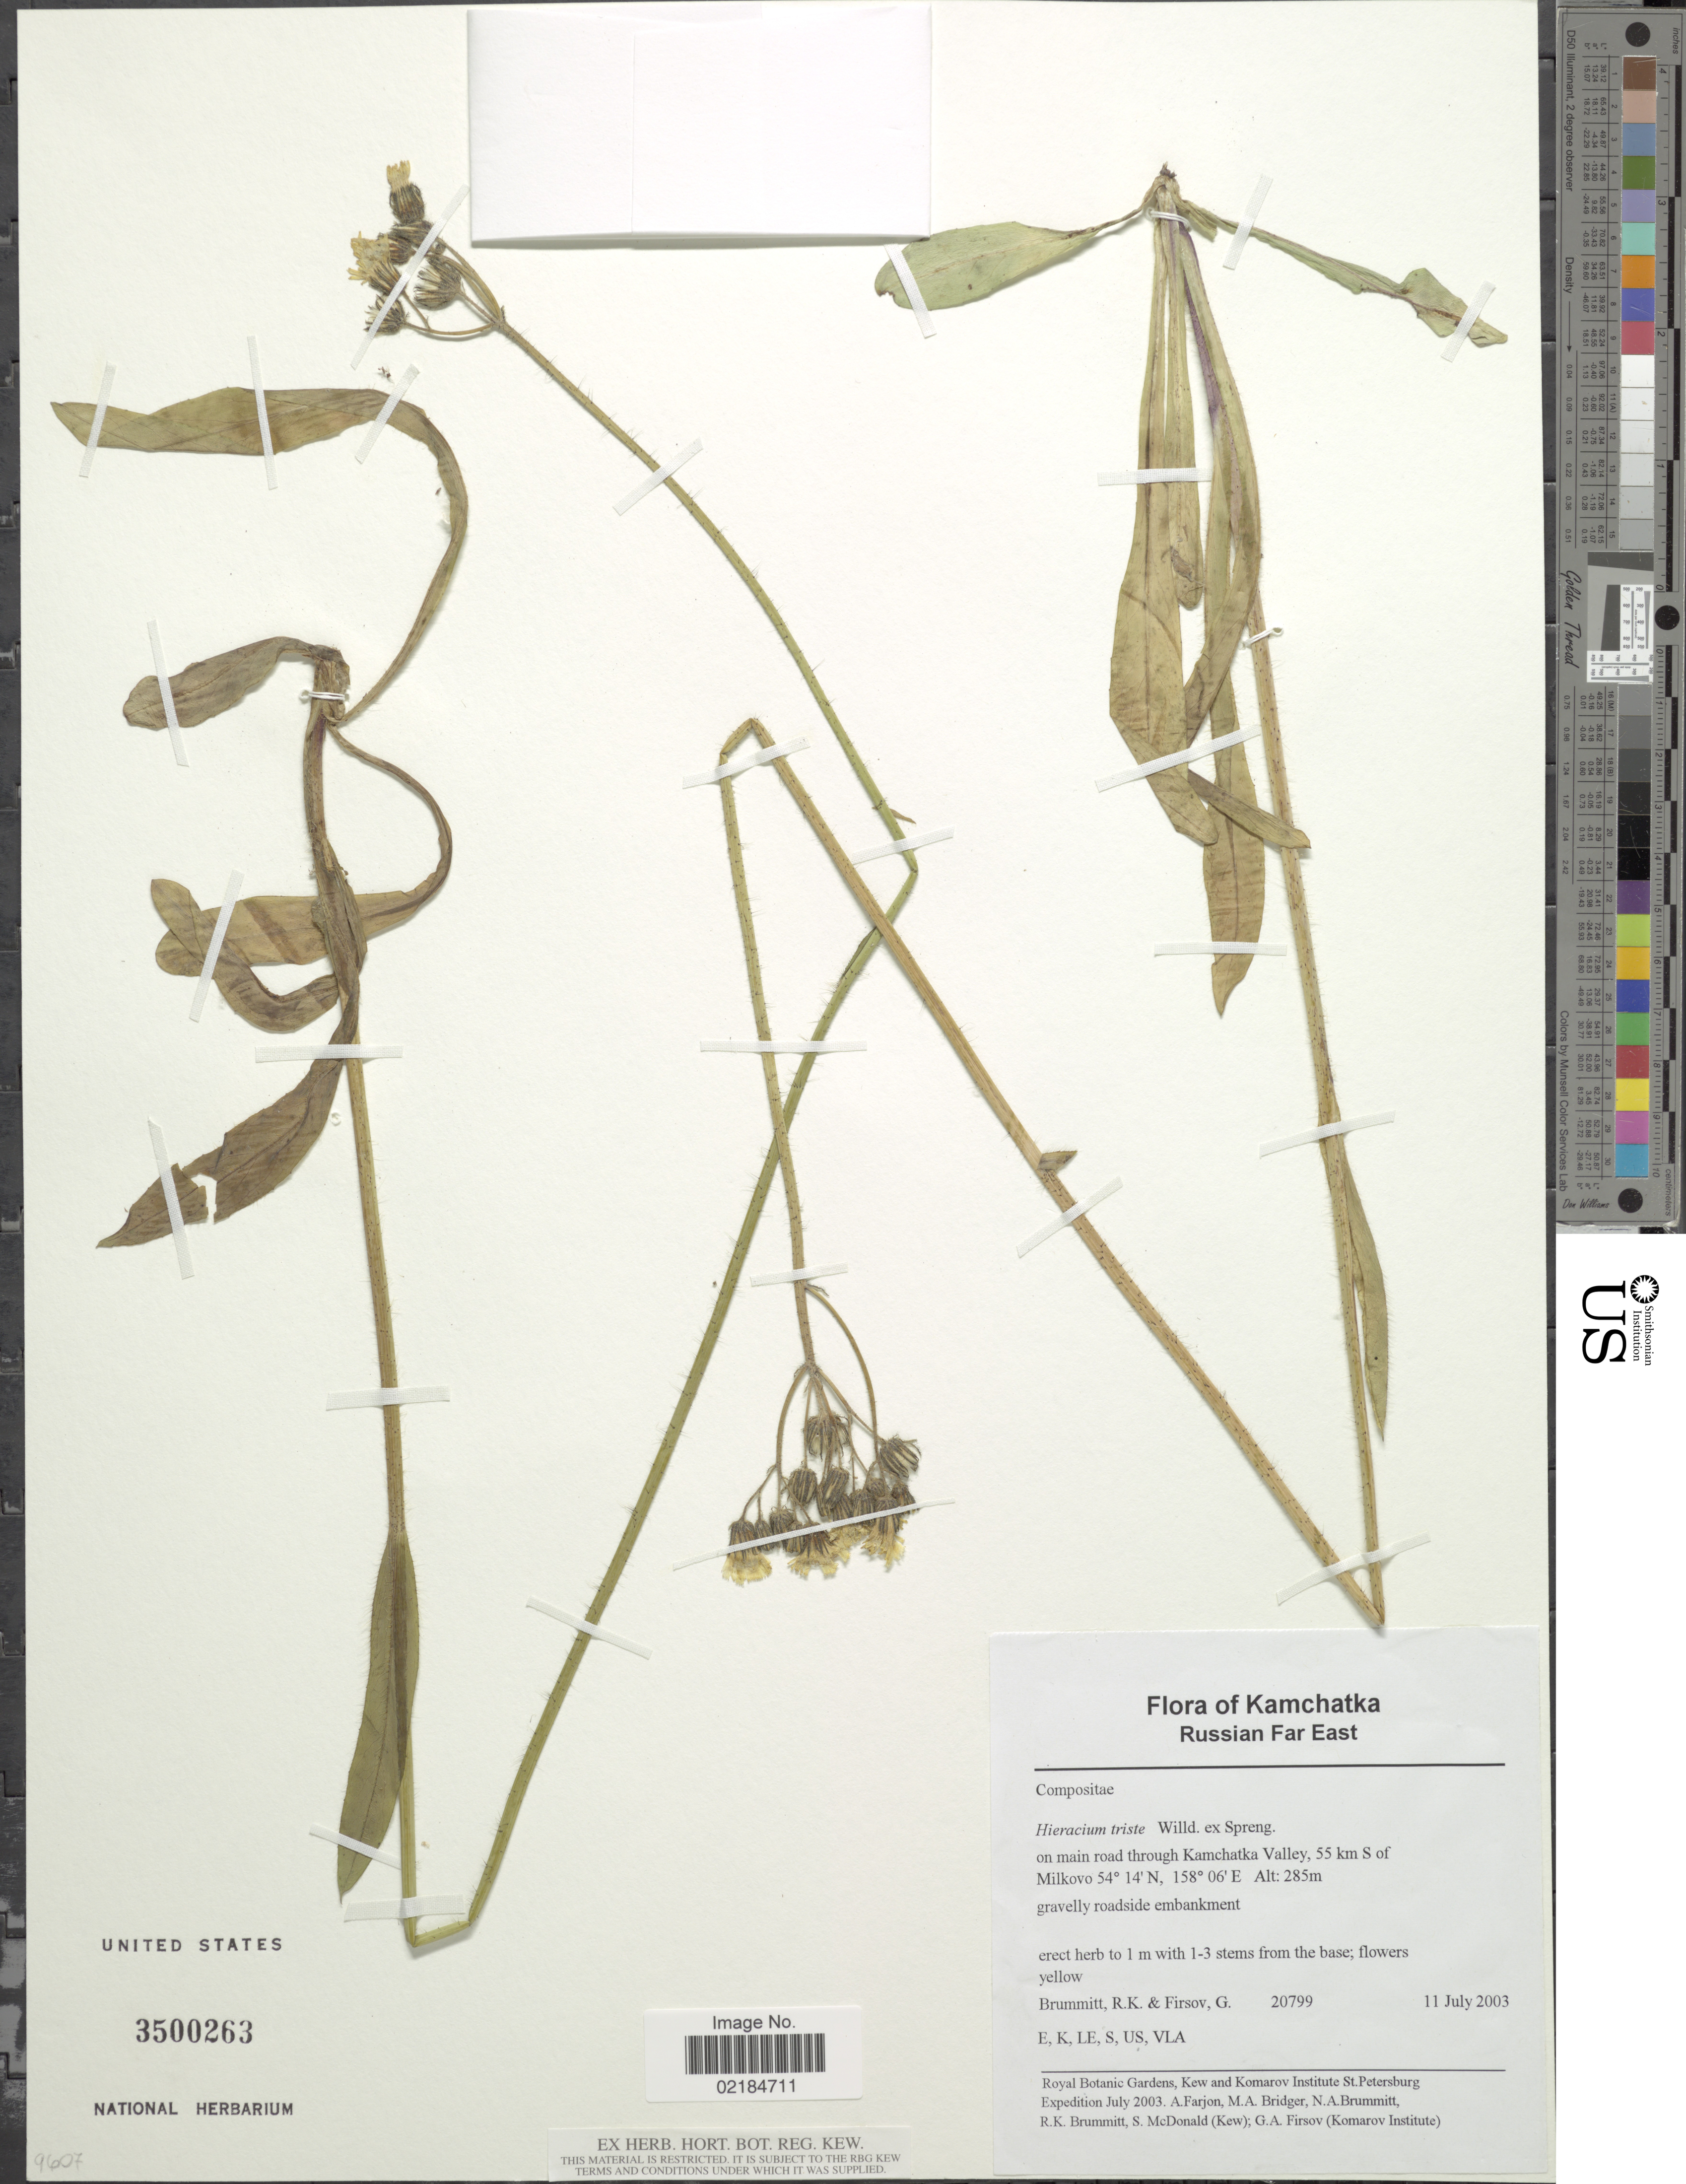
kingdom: Plantae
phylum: Tracheophyta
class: Magnoliopsida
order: Asterales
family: Asteraceae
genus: Hieracium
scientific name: Hieracium antarcticum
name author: d'Urv.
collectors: R. K. Brummitt & G. Firsov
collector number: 20799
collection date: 2003-07-11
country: Russian Federation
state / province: Kamchatka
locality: Russian Far East, on main road through Kamchatka Valley, 55 km D of Milkovo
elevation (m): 285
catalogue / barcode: US 3500263